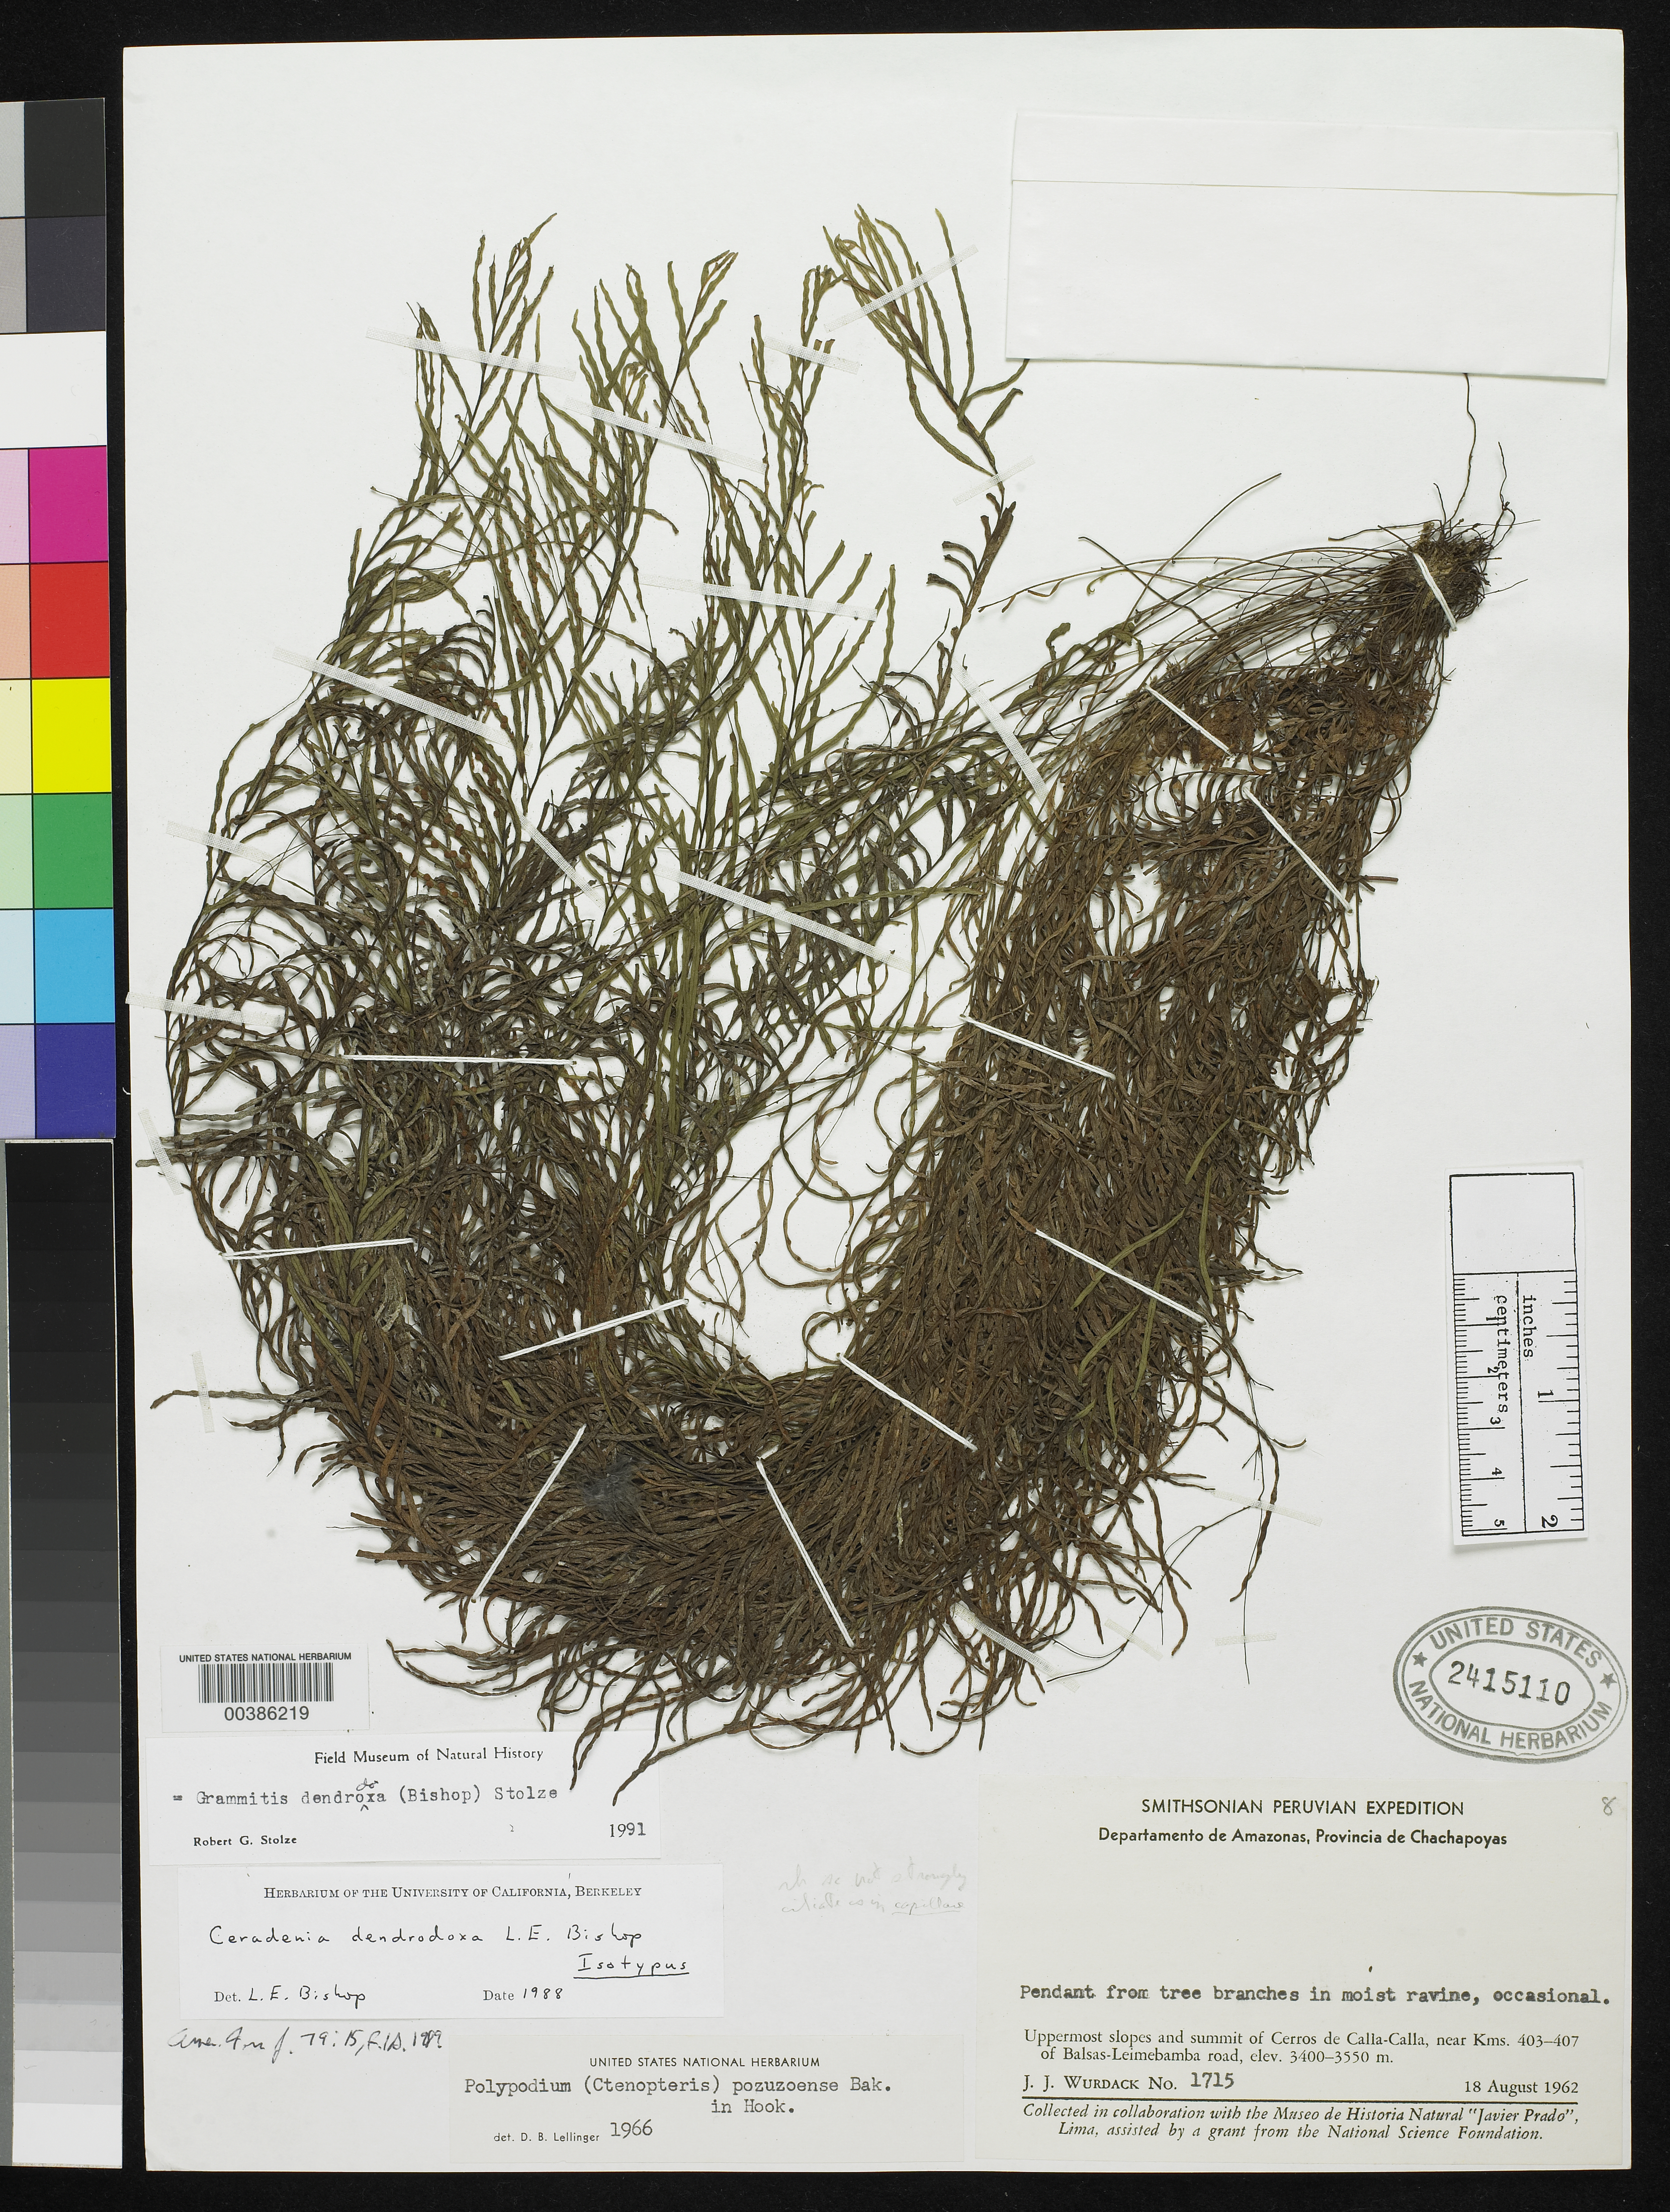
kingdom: Plantae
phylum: Tracheophyta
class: Polypodiopsida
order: Polypodiales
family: Polypodiaceae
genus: Ceradenia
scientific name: Ceradenia dendrodoxa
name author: L.E. Bishop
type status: Isotype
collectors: J. J. Wurdack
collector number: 1715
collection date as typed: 18 Aug 1962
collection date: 1962-08-18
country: Peru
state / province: Amazonas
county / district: Chachapoyas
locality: uppermost slopes and summit of Cerros de Calla-Calla, near kms 404 - 407 of Balsas-Leimebamba Road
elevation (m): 3400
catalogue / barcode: US 2415110